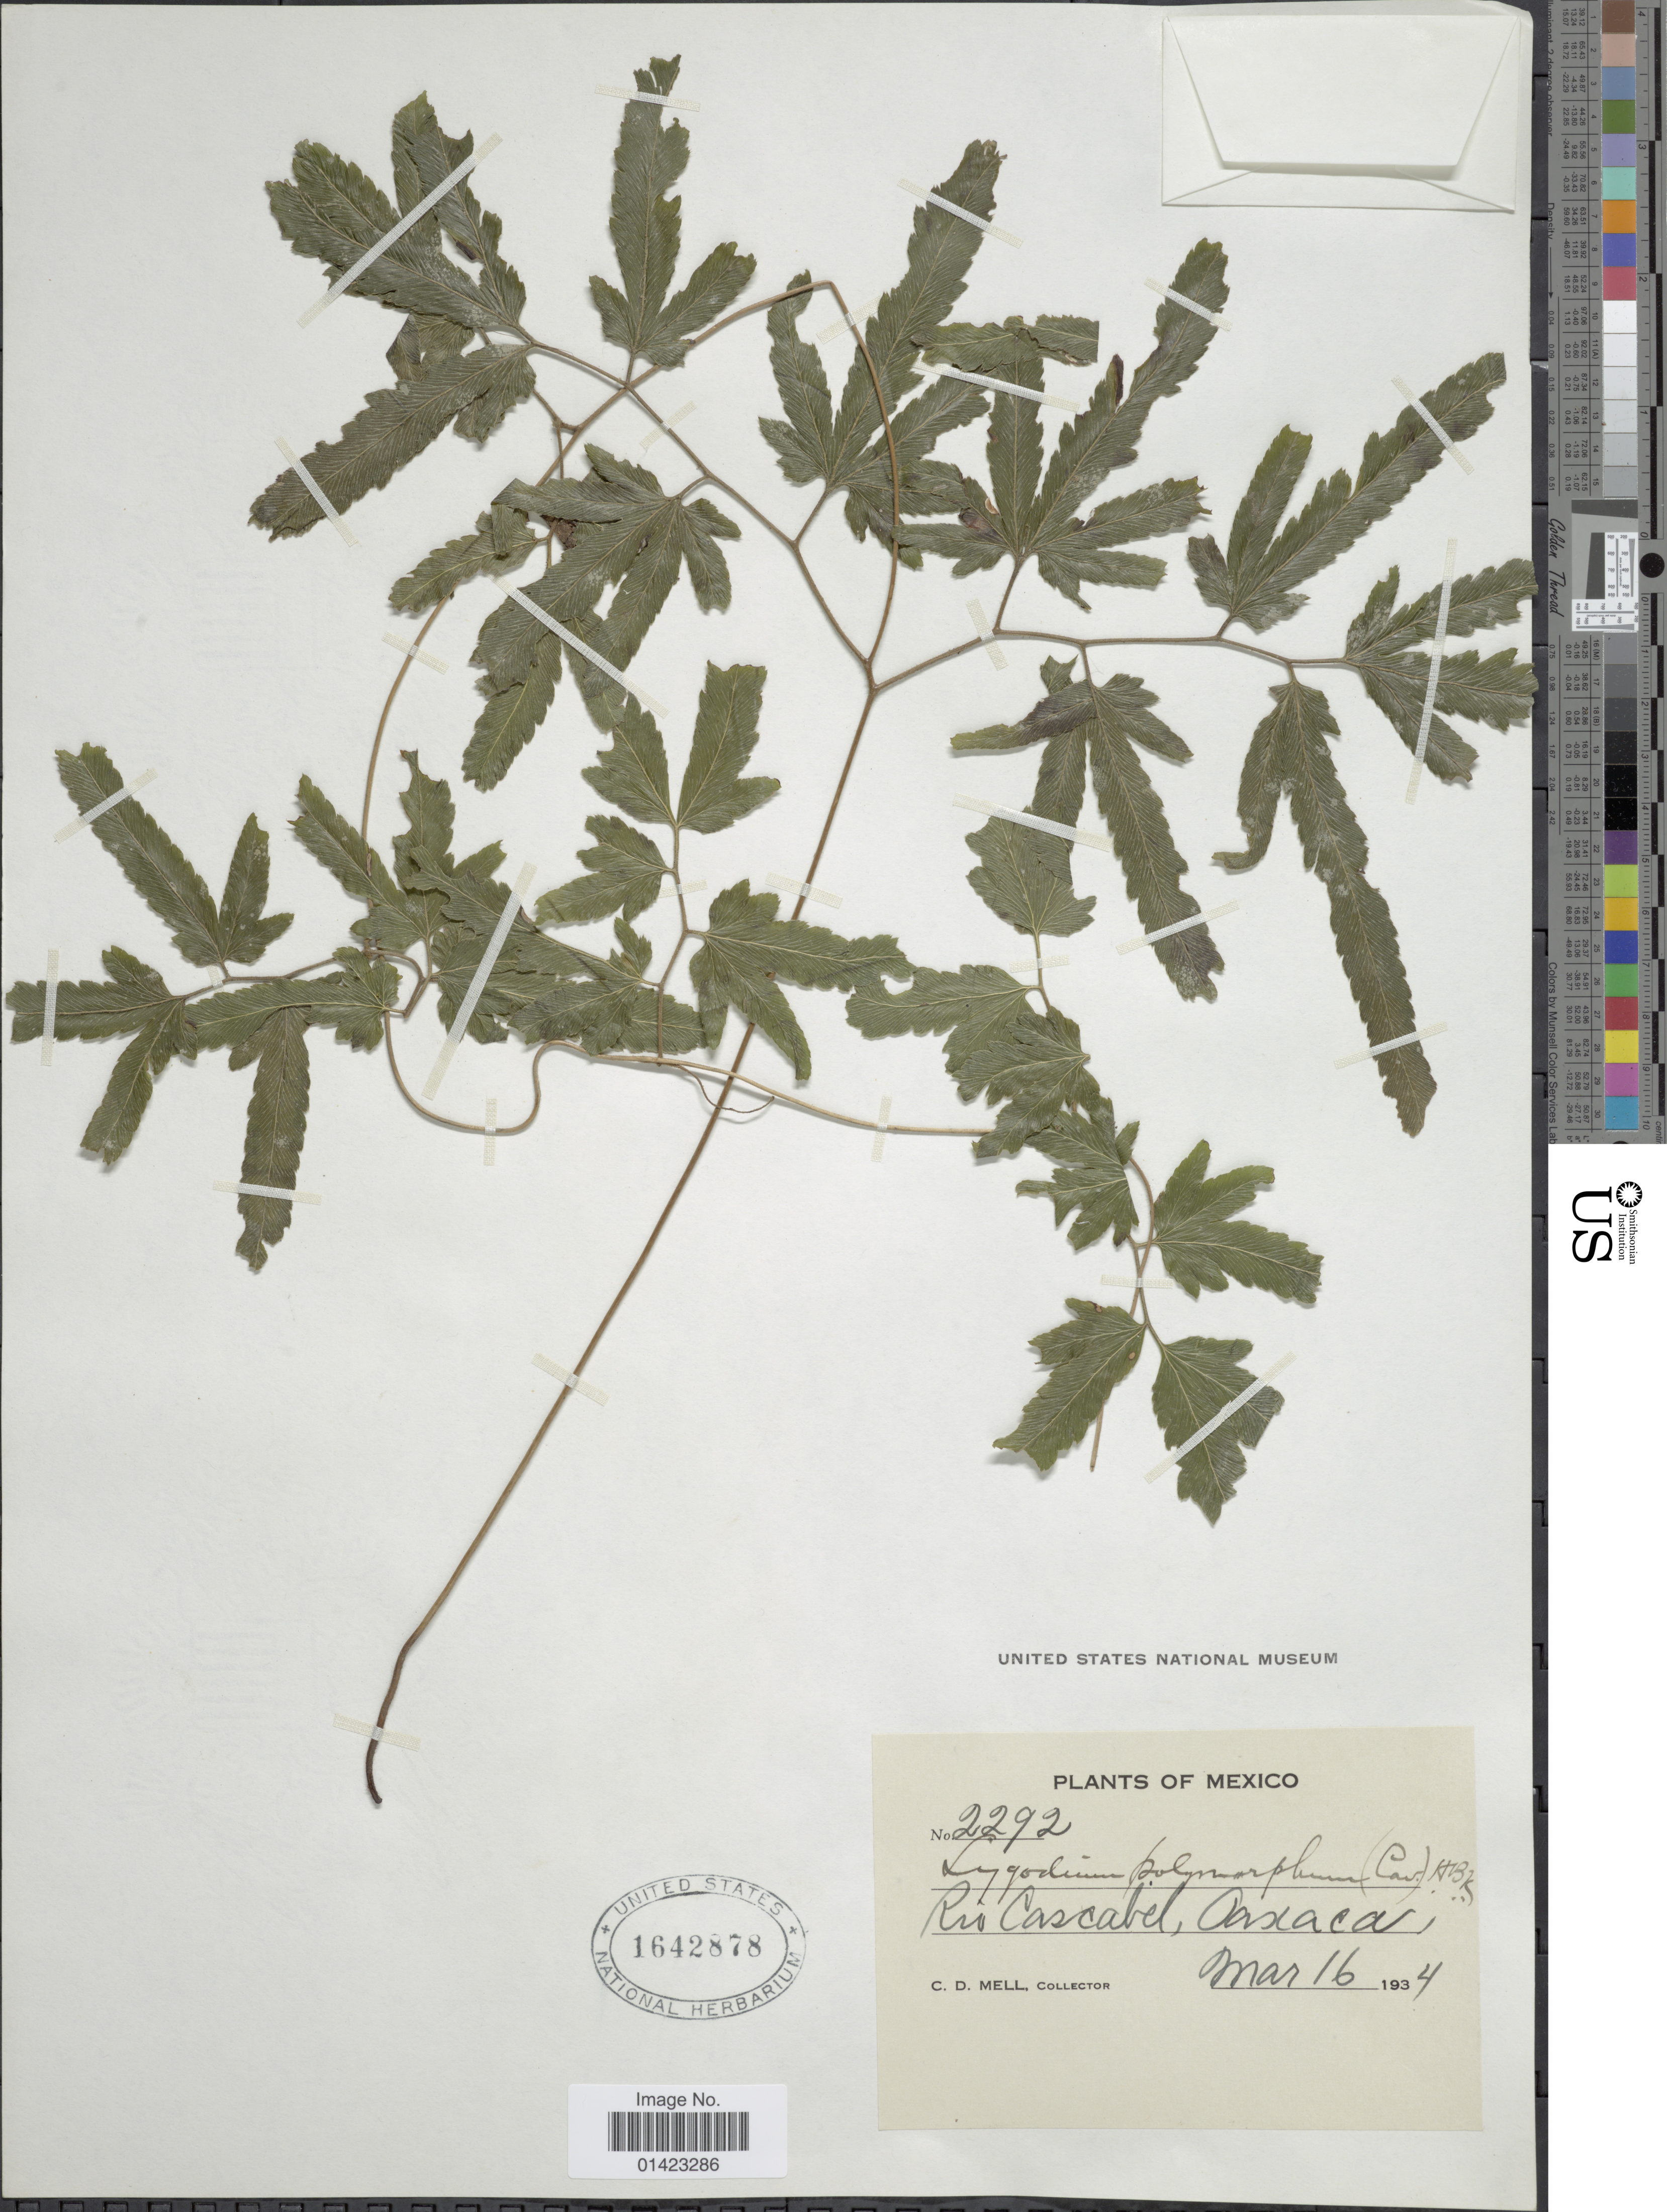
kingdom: Plantae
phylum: Tracheophyta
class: Polypodiopsida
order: Schizaeales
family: Lygodiaceae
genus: Lygodium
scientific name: Lygodium venustum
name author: Sw.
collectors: C. D. Mell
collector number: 2292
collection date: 1934-03-16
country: Mexico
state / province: Oaxaca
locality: Rio Cascabel, Oaxaca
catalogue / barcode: US 1642878